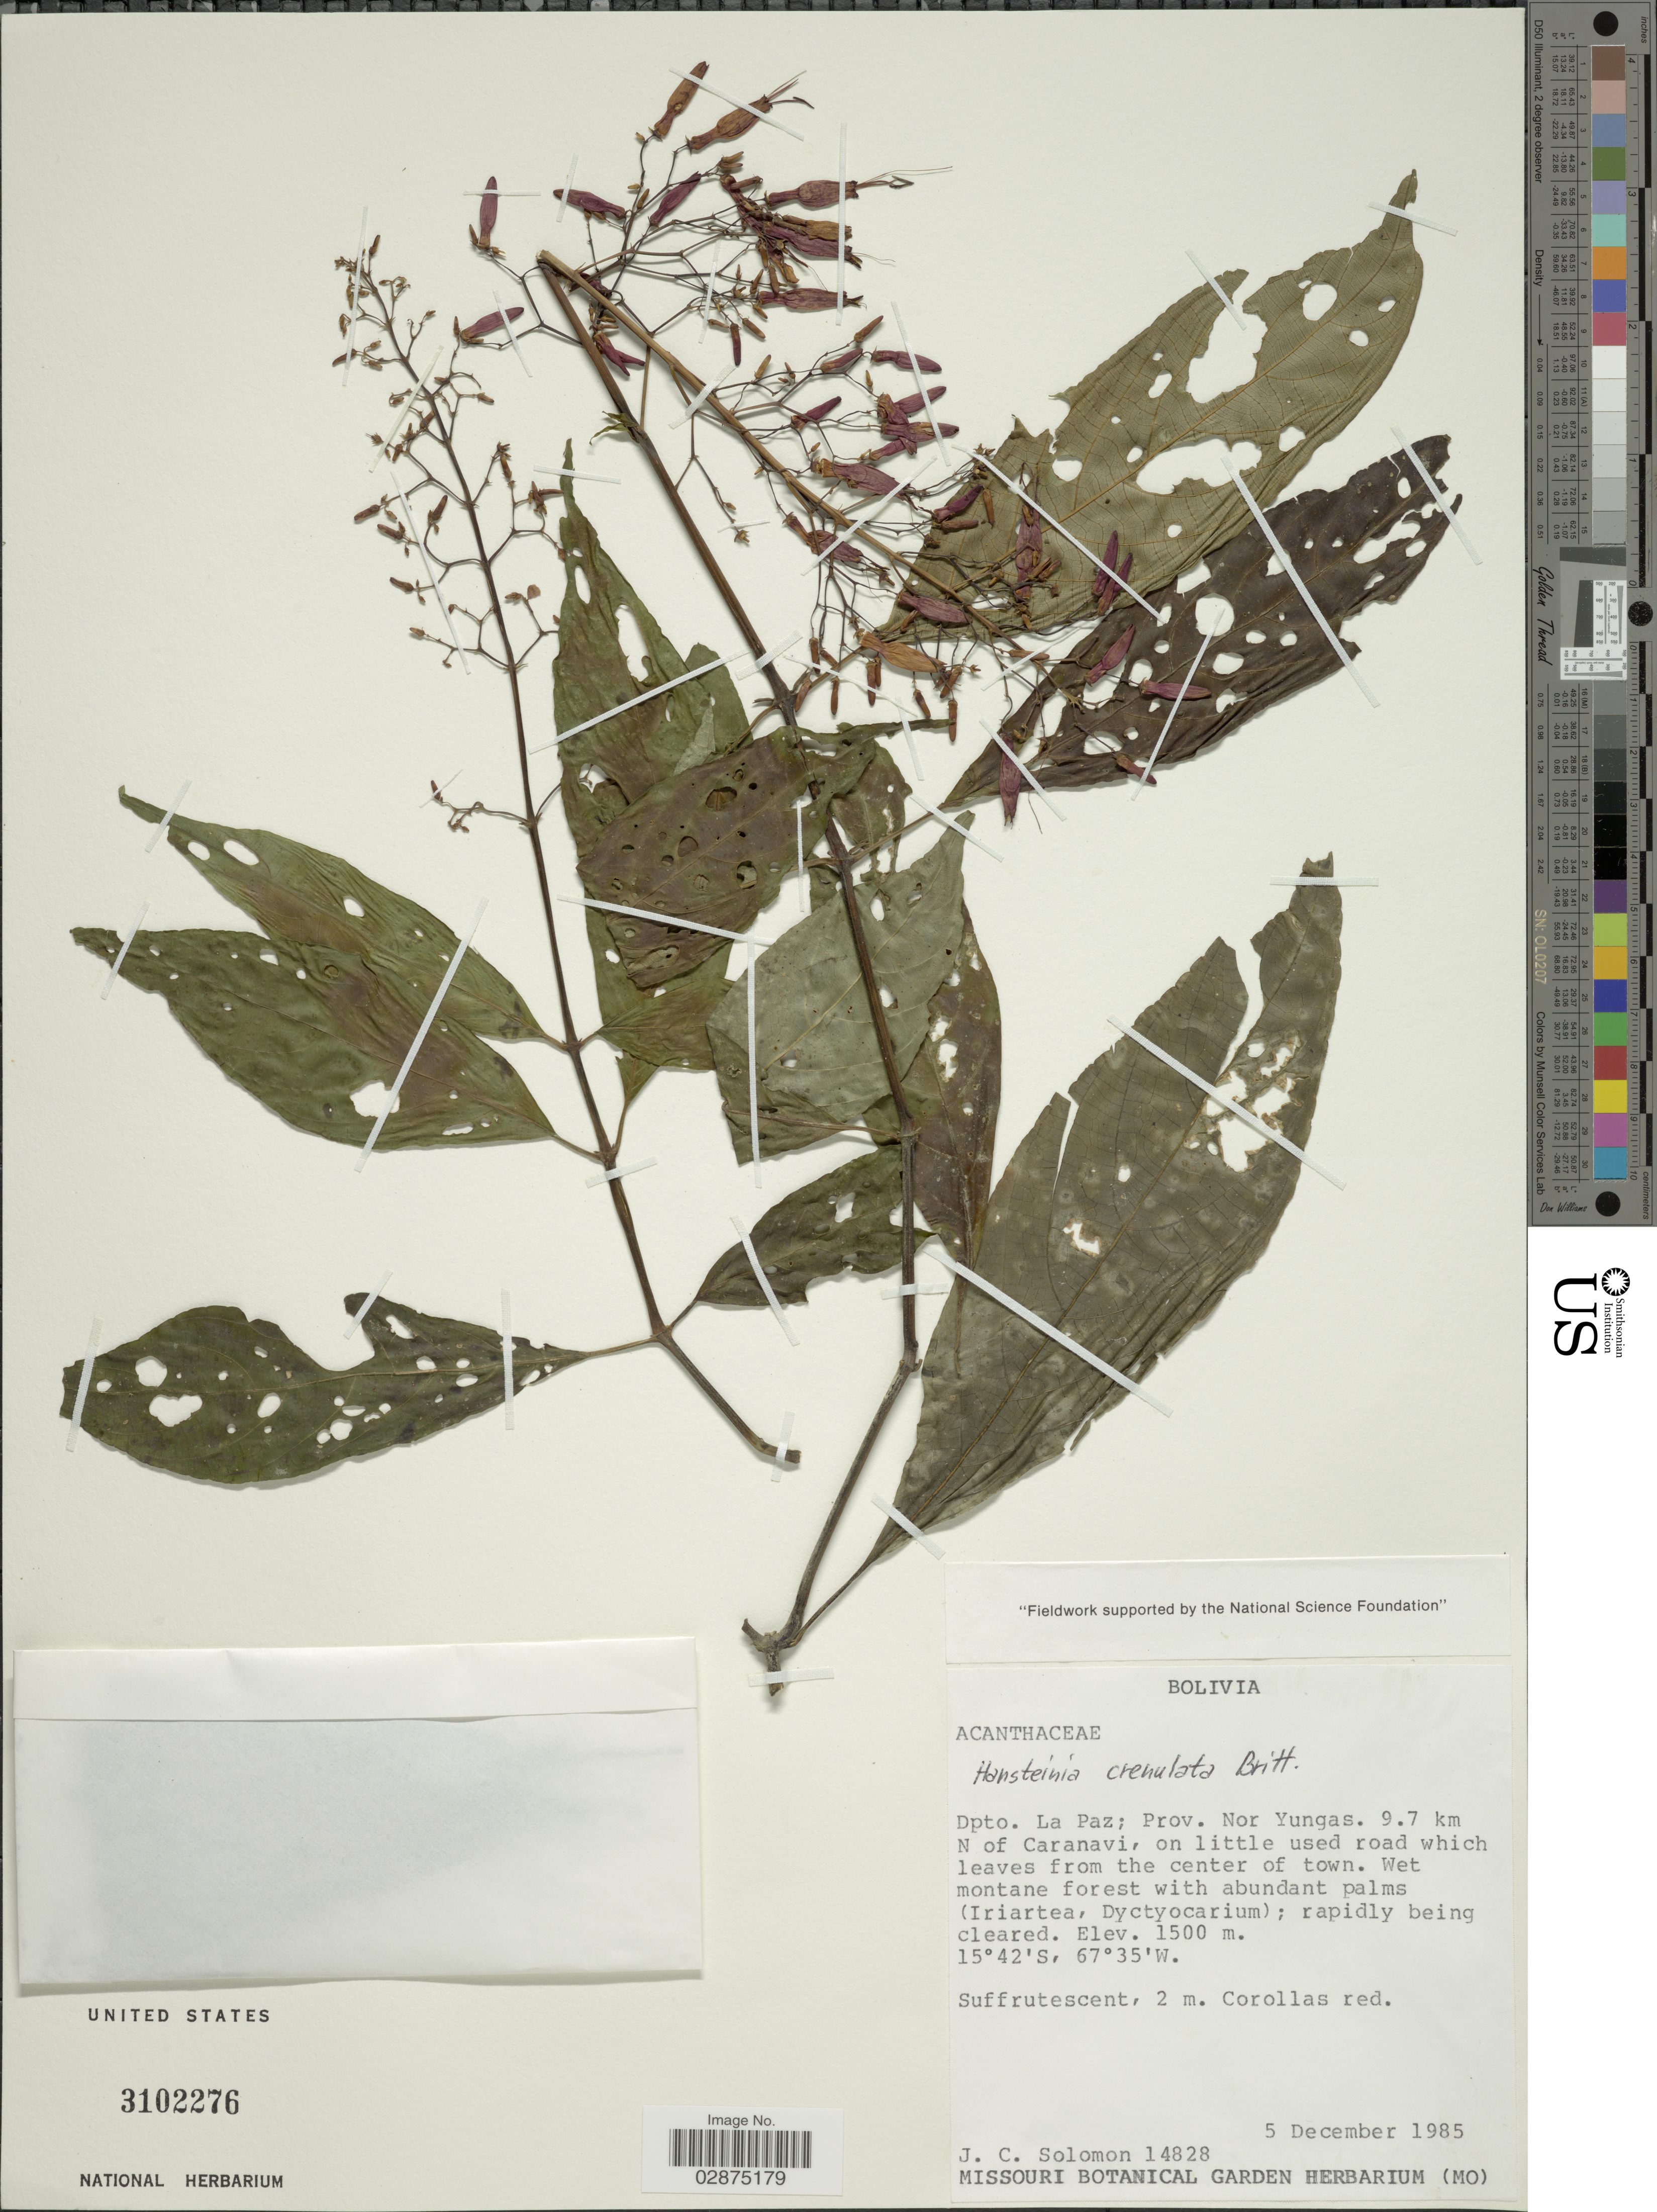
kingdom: Plantae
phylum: Tracheophyta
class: Magnoliopsida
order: Lamiales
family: Acanthaceae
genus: Stenostephanus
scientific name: Stenostephanus crenulatus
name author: (Britton ex Rusby) Wassh.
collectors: J. C. Solomon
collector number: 14828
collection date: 1985-12-05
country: Bolivia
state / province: La Paz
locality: Dpto. La Paz; Prov. Nor Yungas. 9.7 km N of Caranavi.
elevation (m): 457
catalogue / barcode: US 3102276